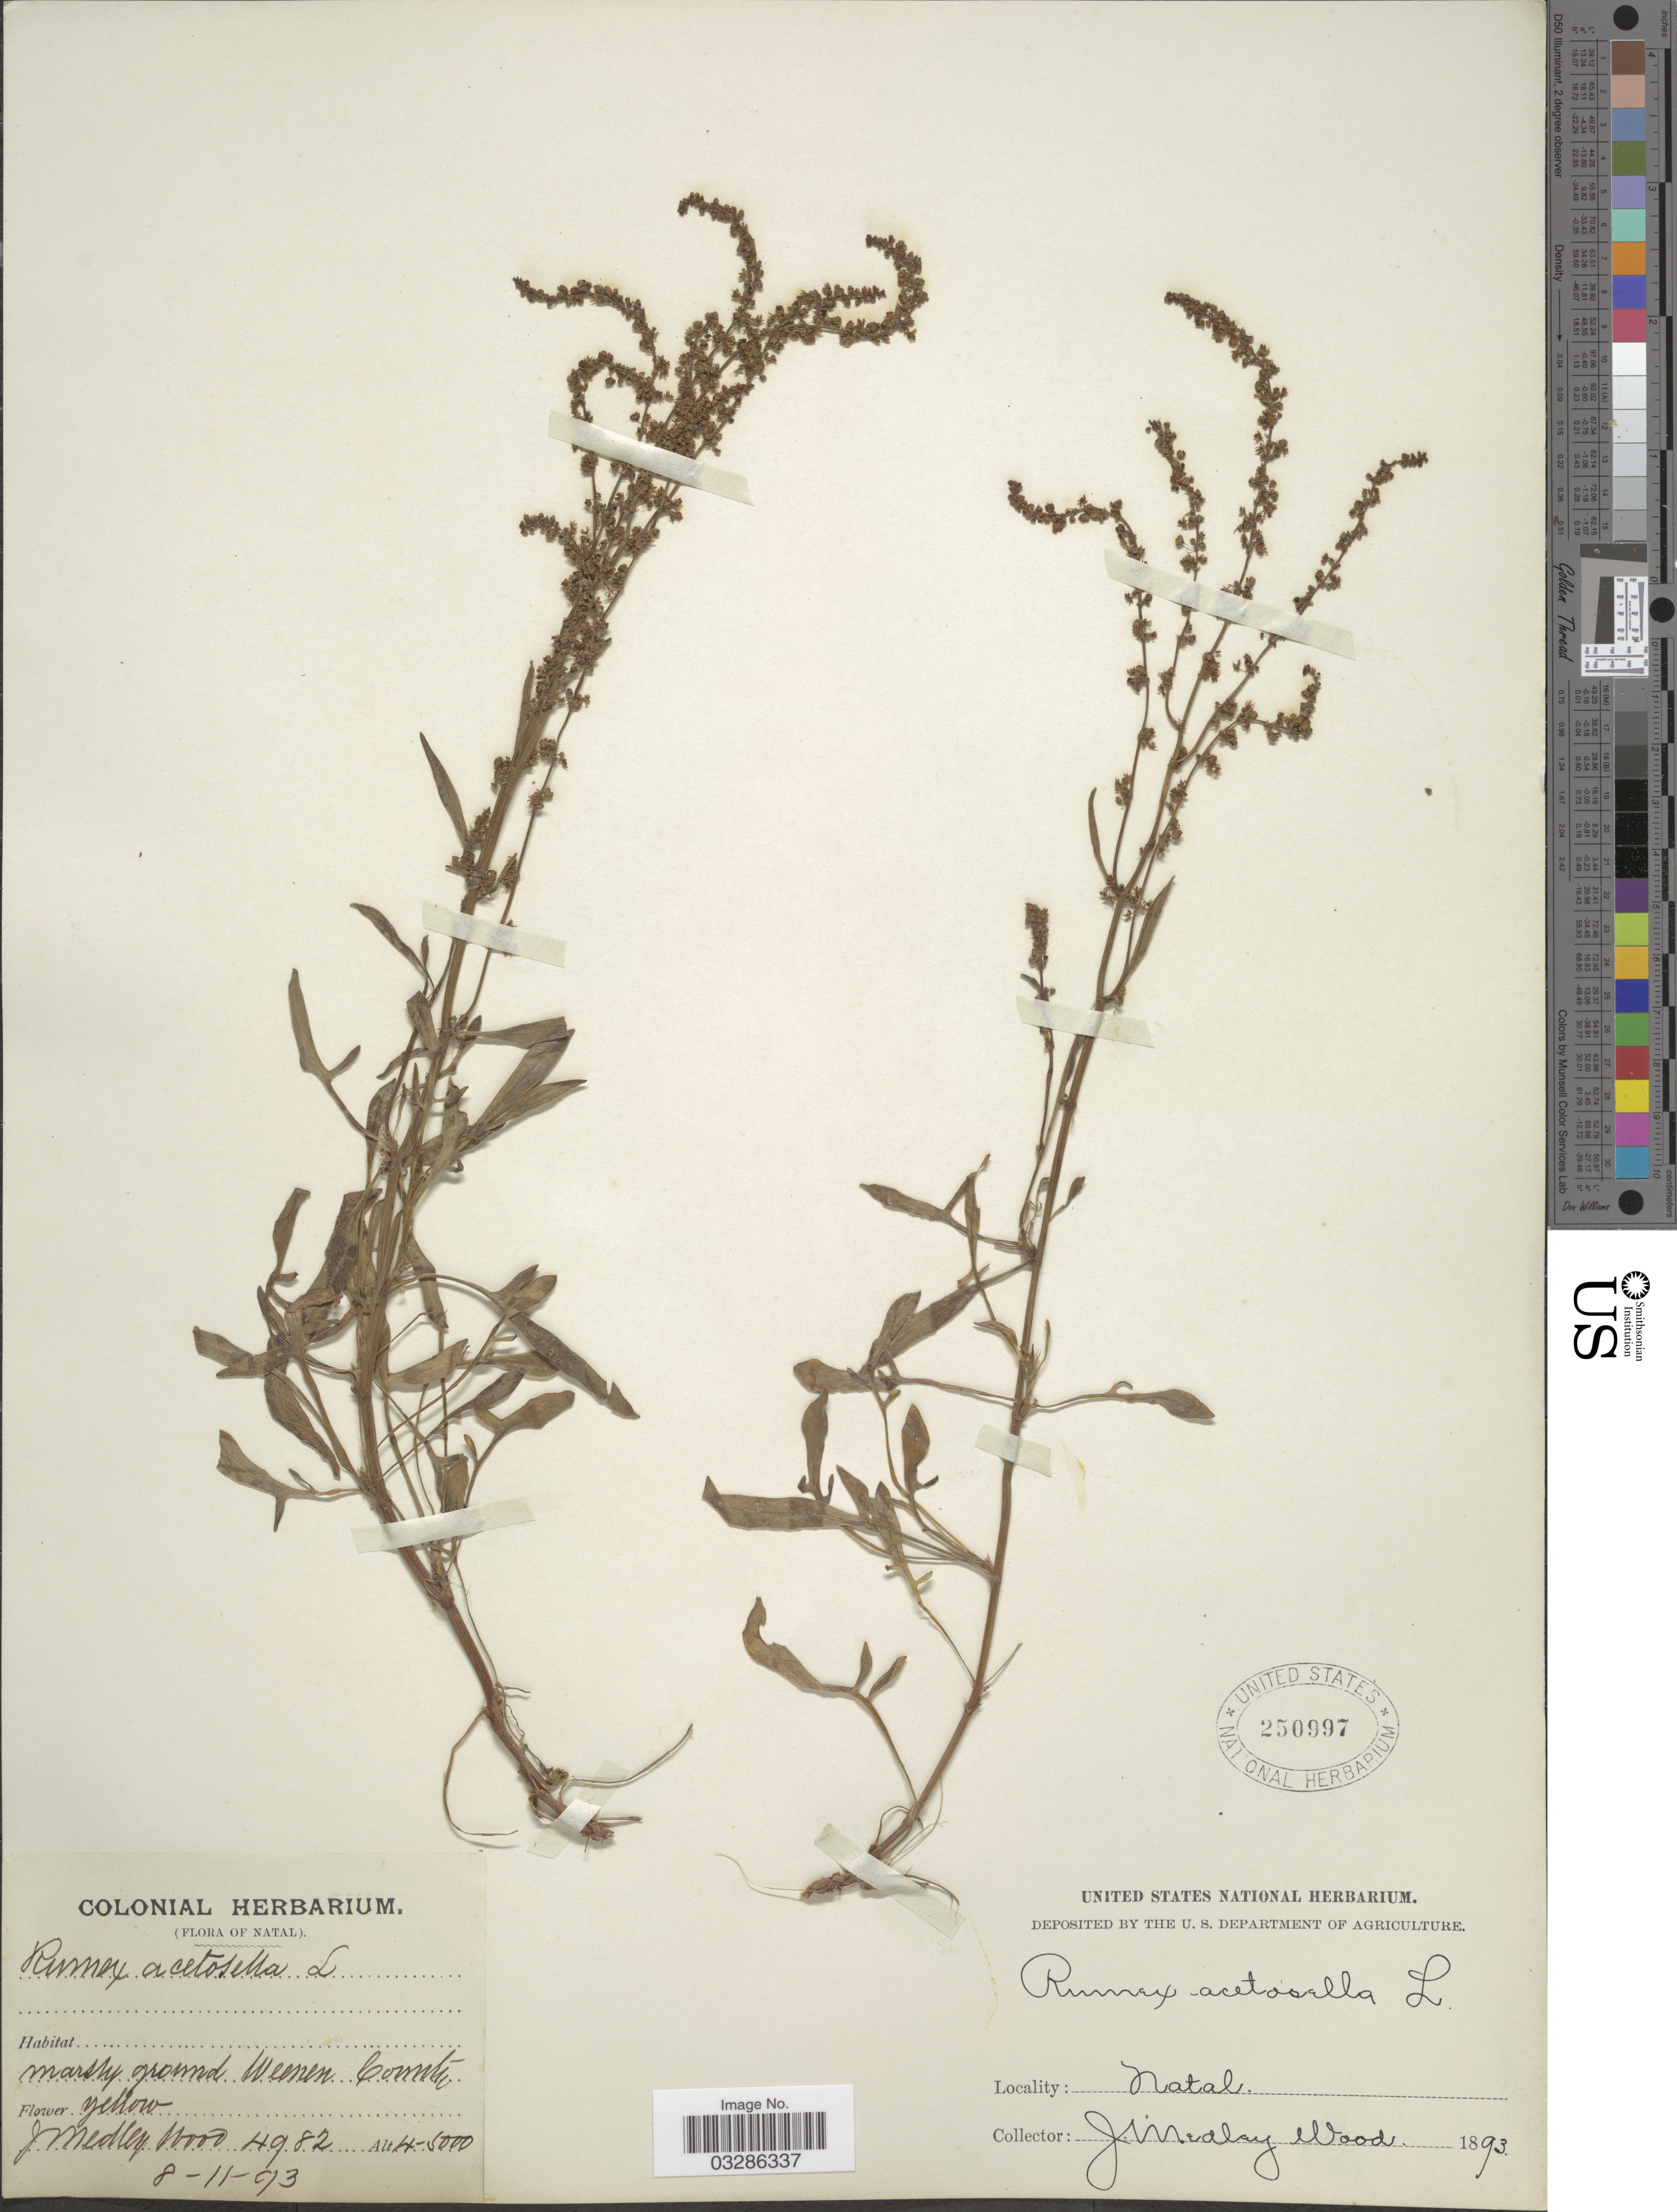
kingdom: Plantae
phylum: Tracheophyta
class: Magnoliopsida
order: Caryophyllales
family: Polygonaceae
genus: Rumex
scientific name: Rumex acetosella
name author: L.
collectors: J. M. Wood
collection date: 1893-11-08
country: South Africa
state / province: KwaZulu-Natal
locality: Natal. Weenen County.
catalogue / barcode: US 250997